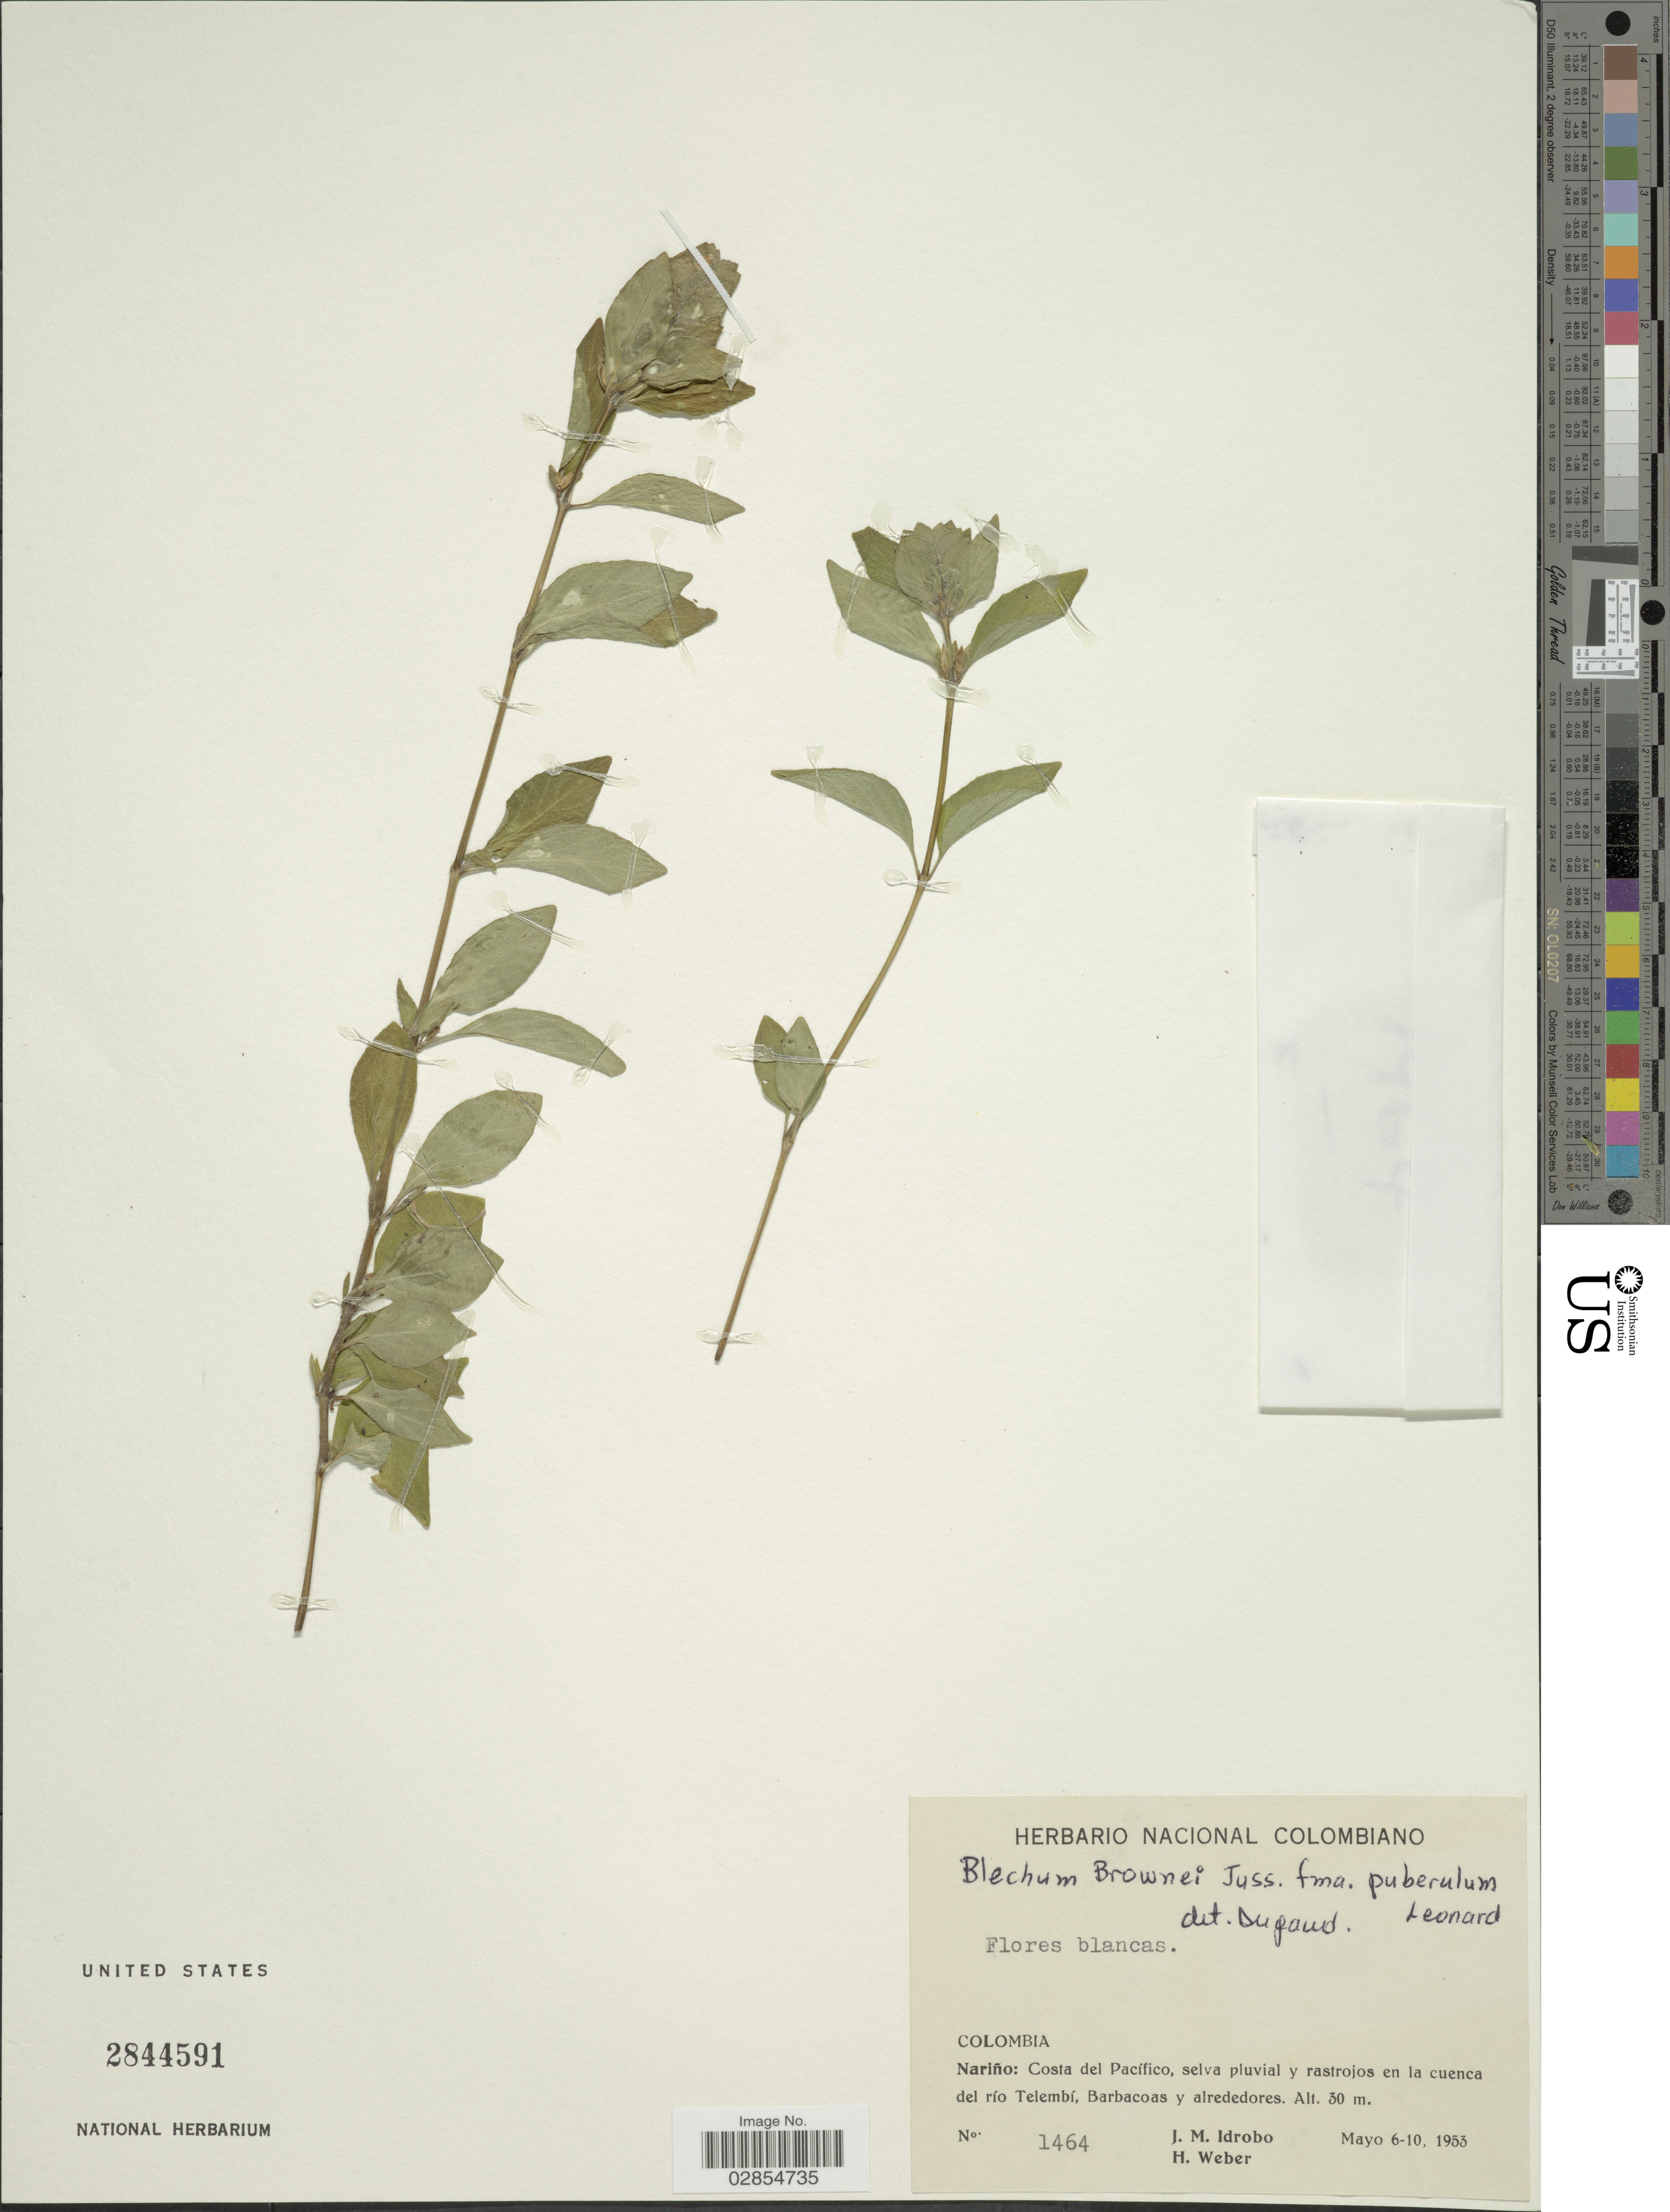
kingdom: Plantae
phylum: Tracheophyta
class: Magnoliopsida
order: Lamiales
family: Acanthaceae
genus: Blechum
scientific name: Blechum pyramidatum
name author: (Lam.) Urb.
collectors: J. M. Idrobo & H. Weber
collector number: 1464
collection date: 1953-05-06/1953-05-10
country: Colombia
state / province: Nariño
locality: Nariño: Costa del Pacífico, selva pluvial y rastrojos en la cuenca del río Telembí, Barbacoas y alrededores.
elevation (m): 30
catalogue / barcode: US 2844591